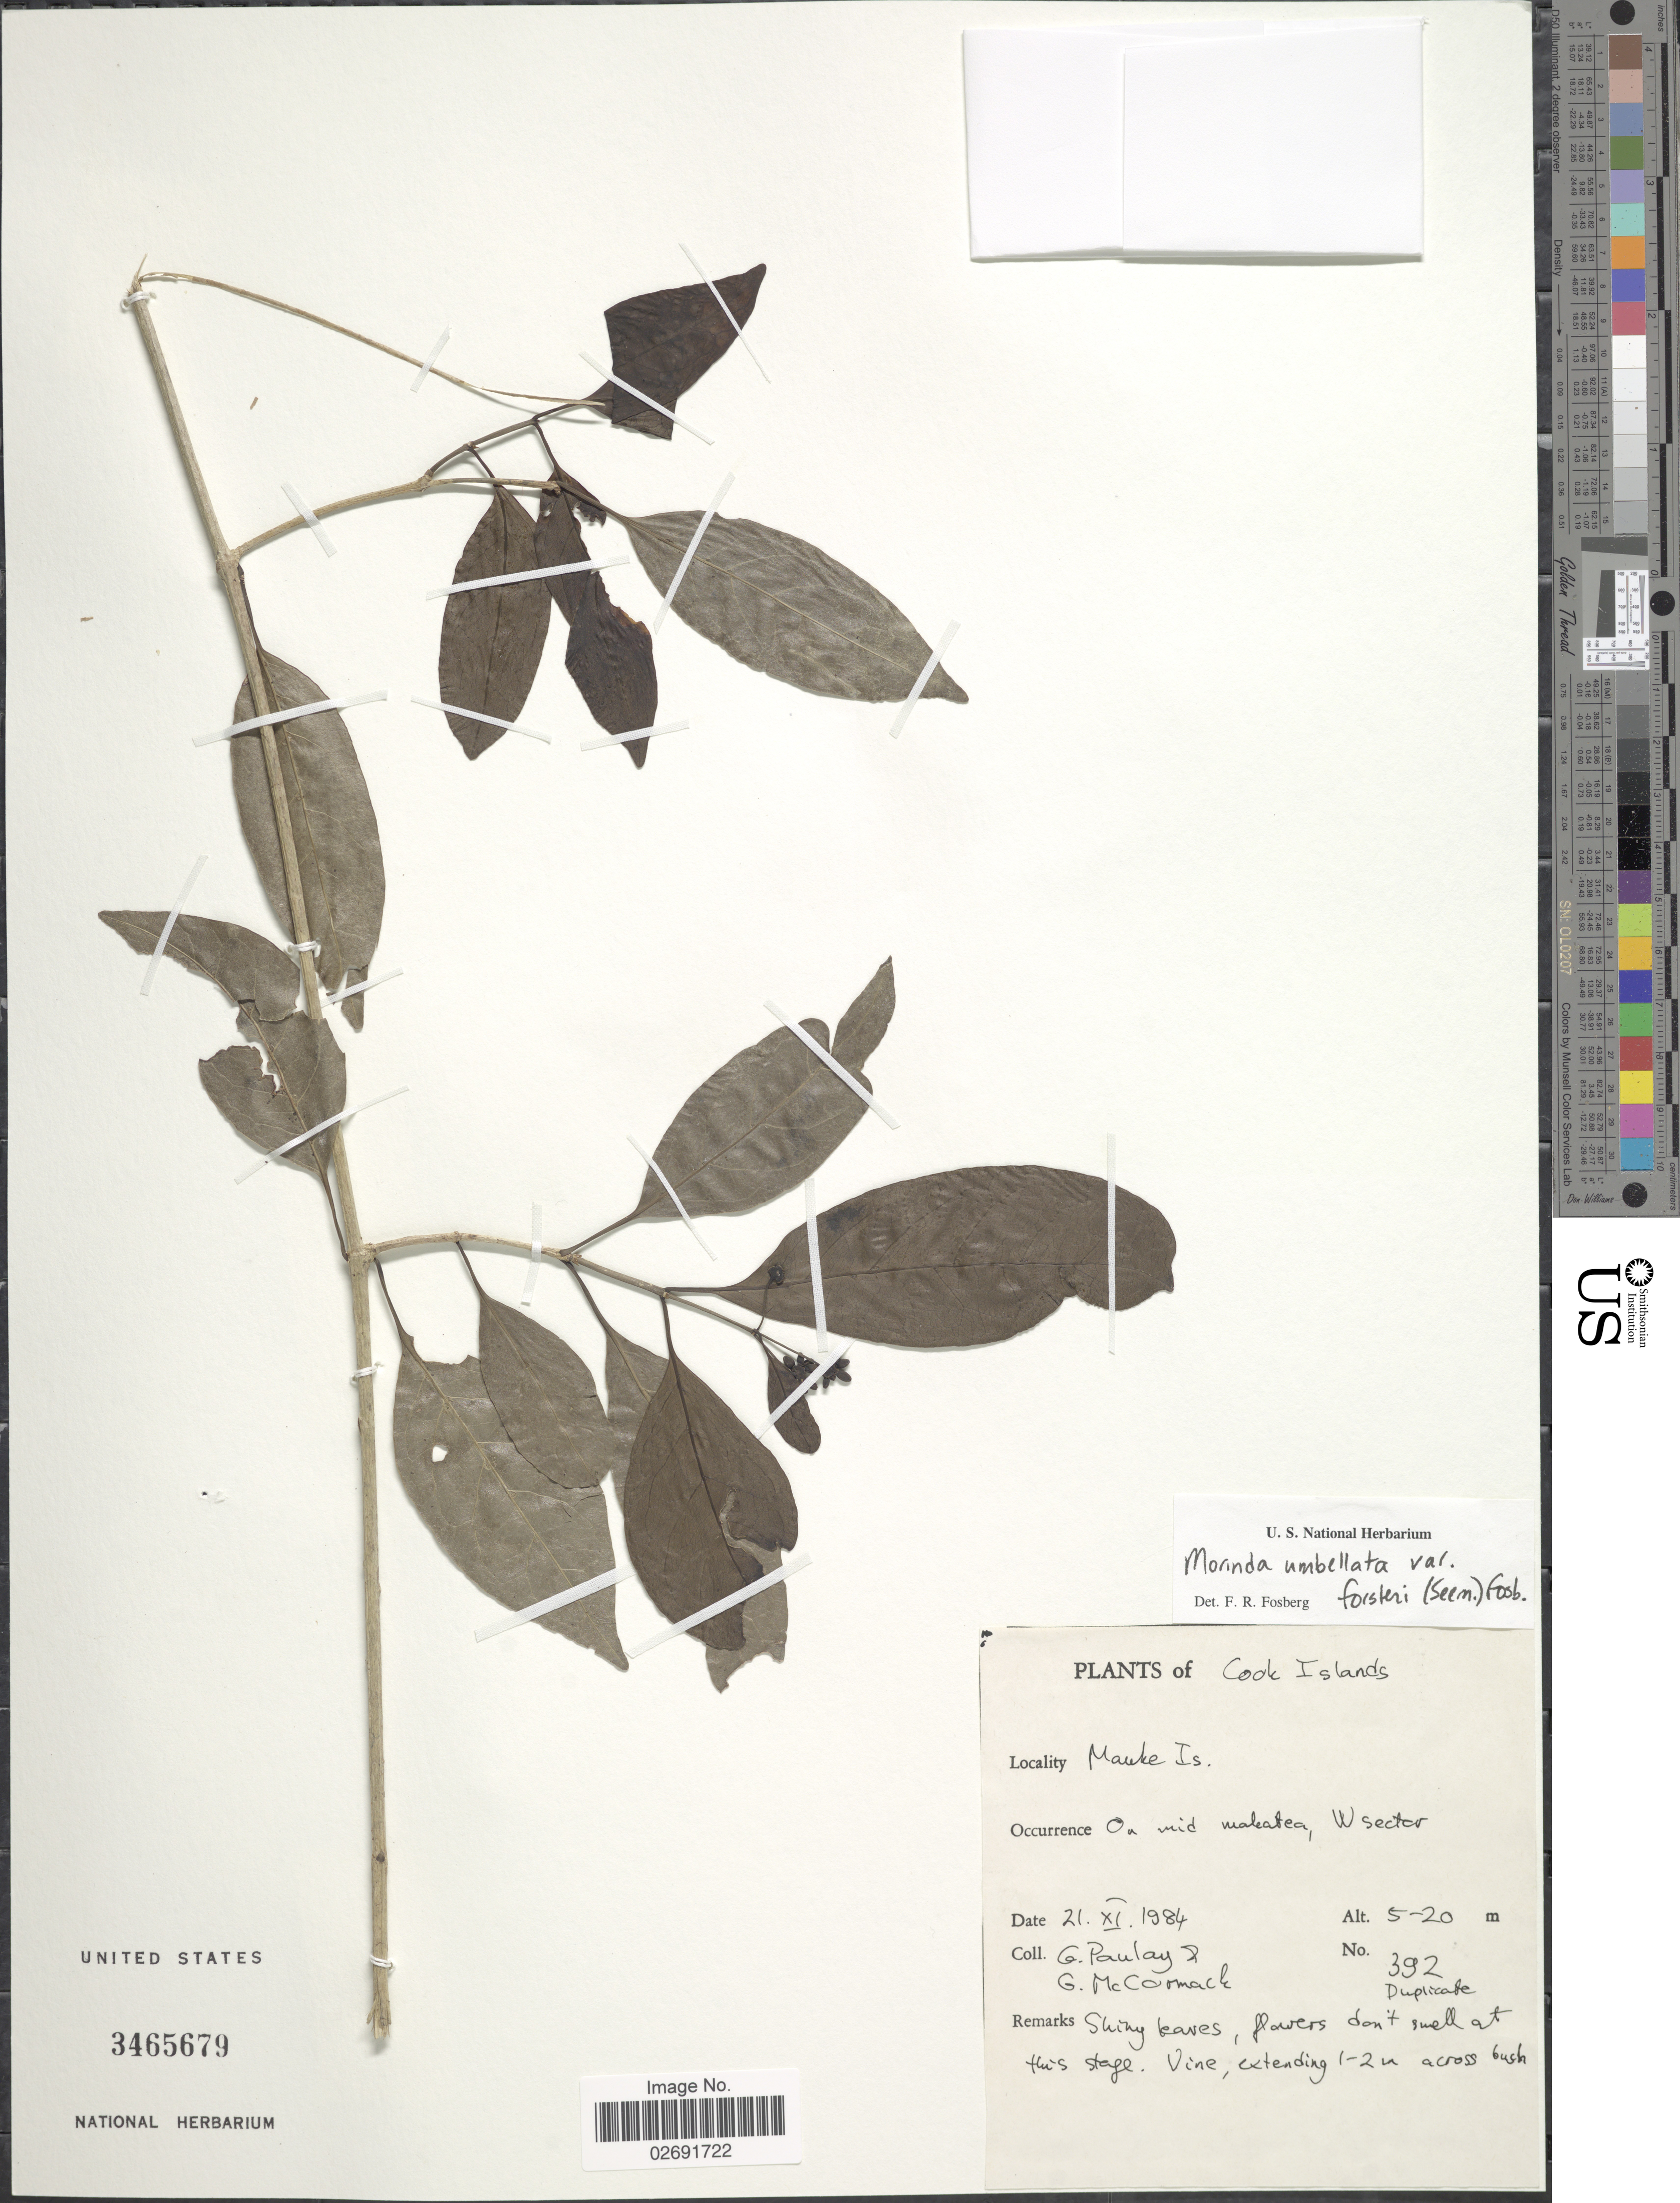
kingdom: Plantae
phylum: Tracheophyta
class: Magnoliopsida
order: Gentianales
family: Rubiaceae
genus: Gynochthodes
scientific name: Gynochthodes umbellata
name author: (L.) Razafim. & B. Bremer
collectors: G. Paulay & G. McCormack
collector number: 392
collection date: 1984-11-21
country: Cook Islands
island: Mauke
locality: On mid mateata, W sector.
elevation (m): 5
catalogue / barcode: US 3465679